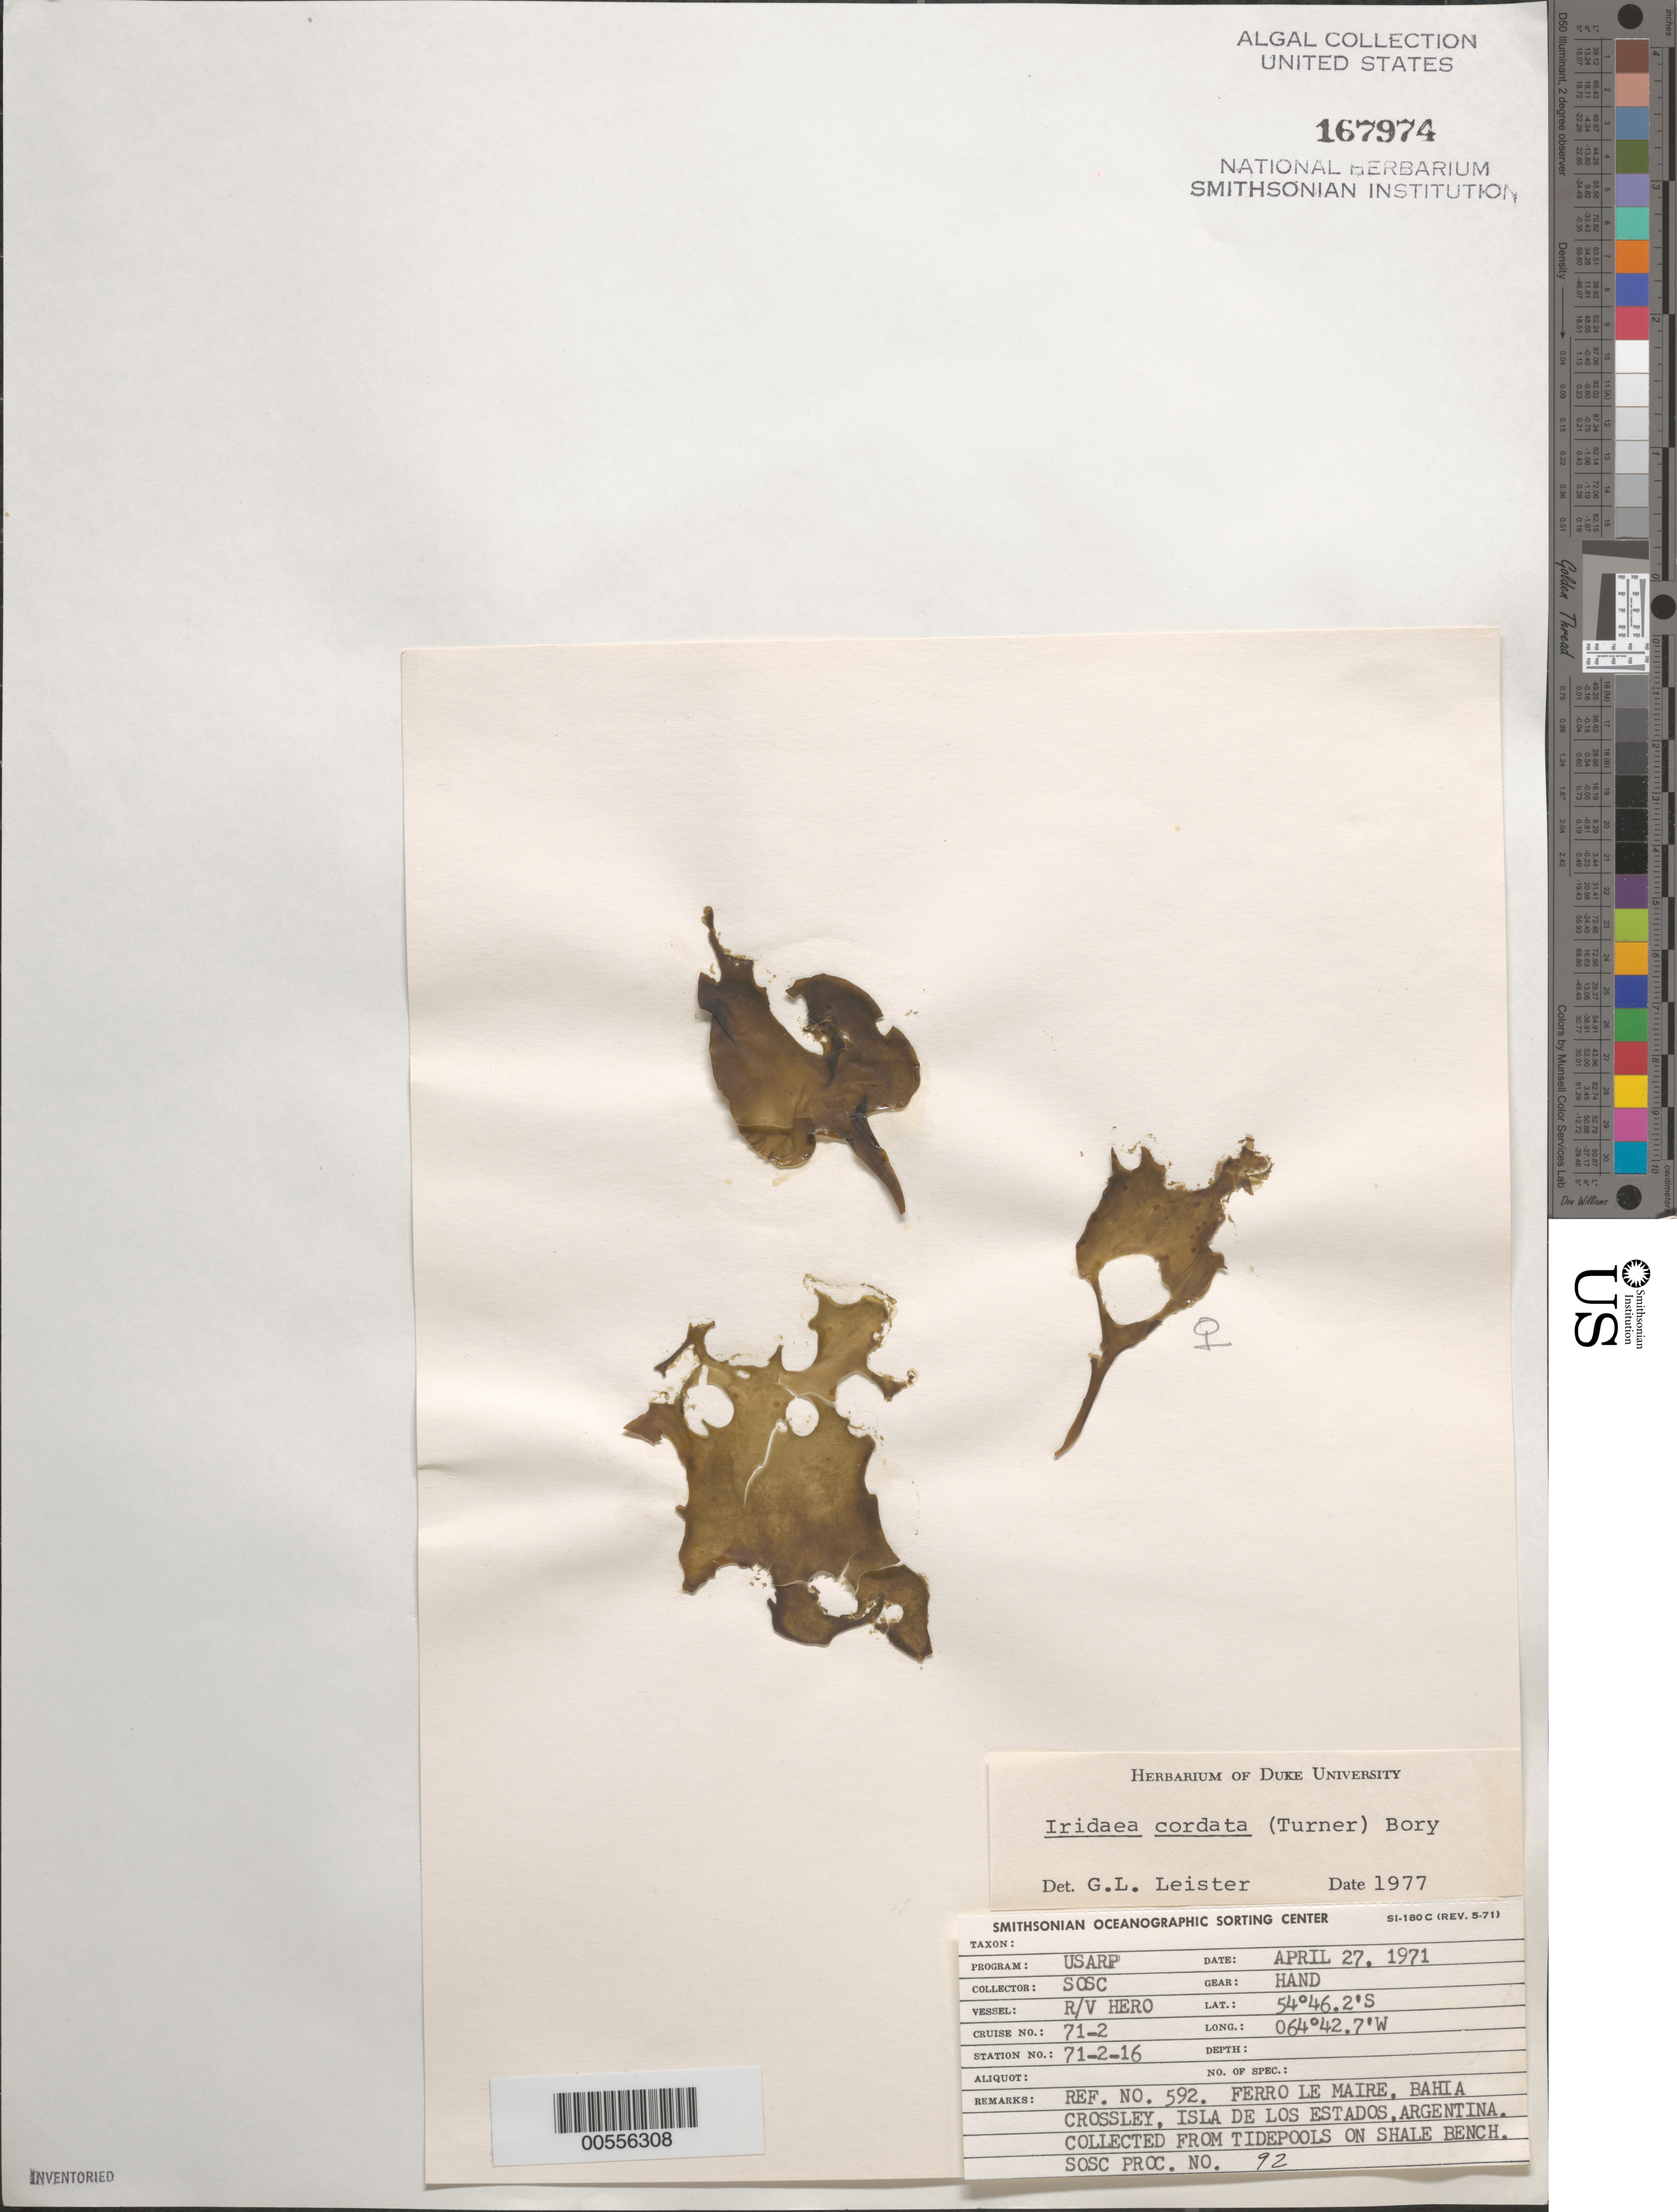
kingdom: Plantae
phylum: Rhodophyta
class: Florideophyceae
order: Gigartinales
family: Gigartinaceae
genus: Iridaea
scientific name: Iridaea cordata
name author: (Turner) Bory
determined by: Leister, G. L.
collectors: SOSC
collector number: Station 71-2-16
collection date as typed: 27 Apr 1971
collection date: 1971-04-27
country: Argentina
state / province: Tierra del Fuego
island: Isla de los Estados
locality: Ferro le Maire, Bahia Crossley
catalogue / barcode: US 167974